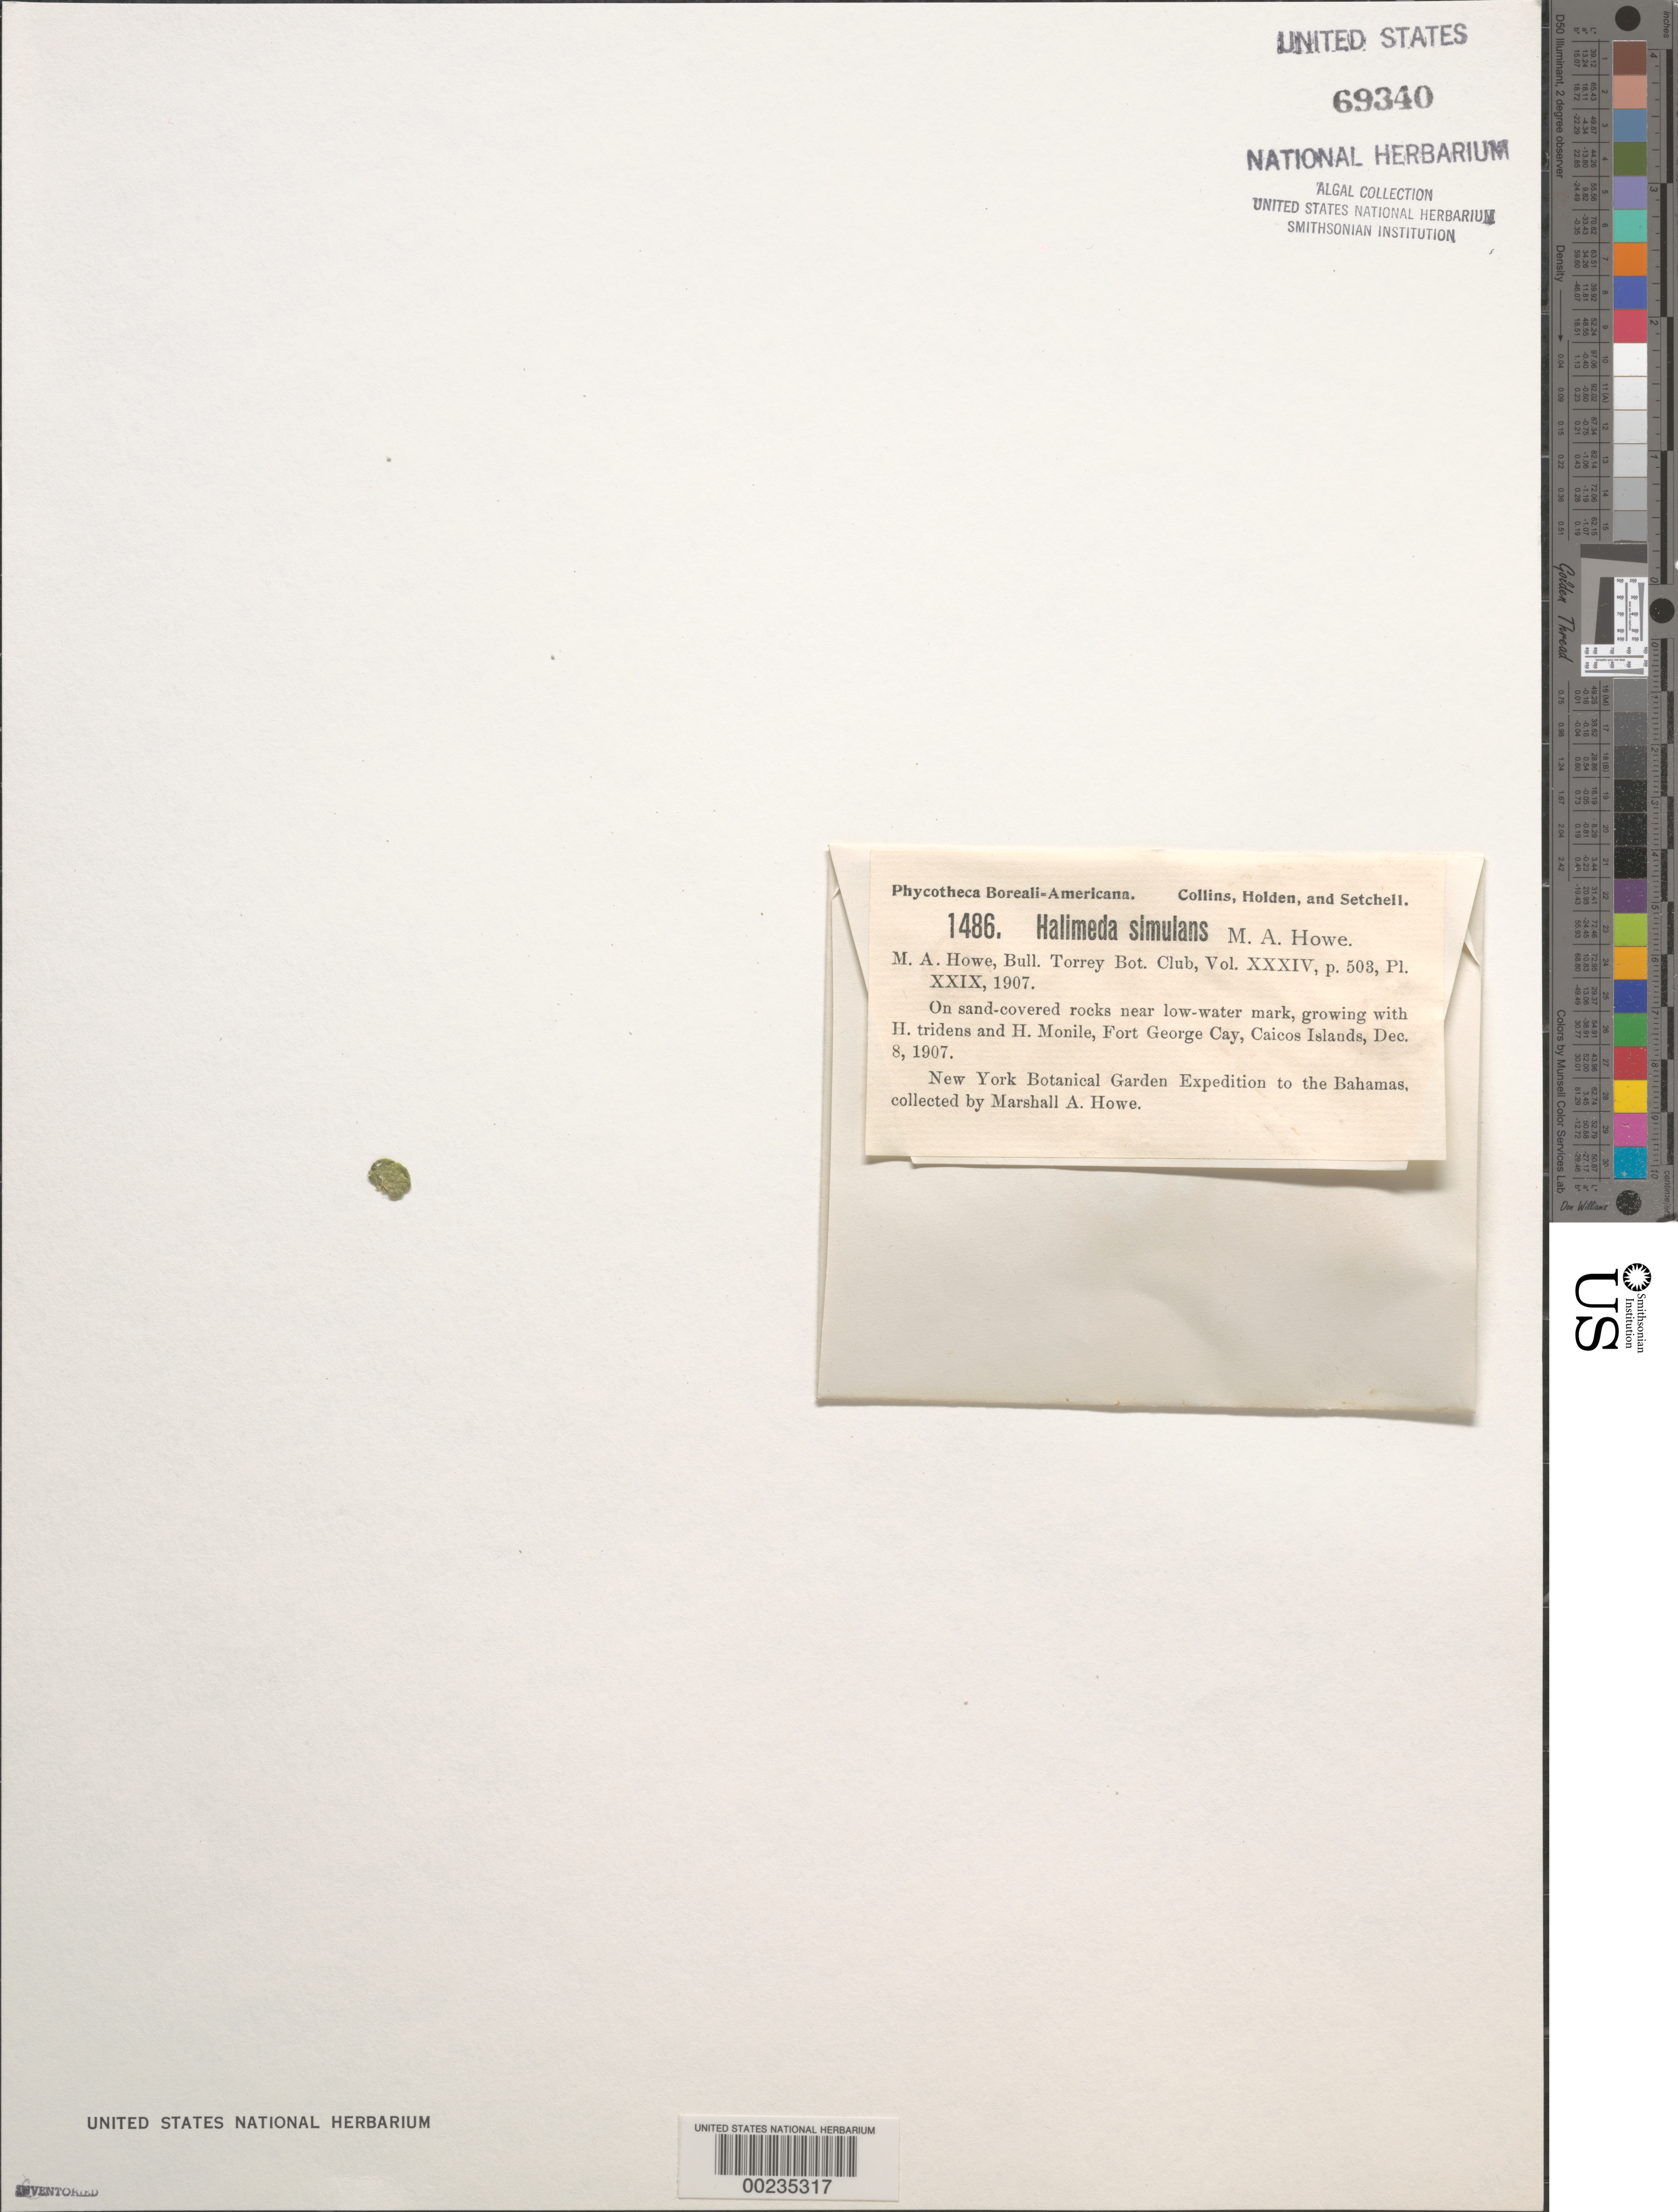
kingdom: Plantae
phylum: Chlorophyta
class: Ulvophyceae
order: Bryopsidales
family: Halimedaceae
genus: Halimeda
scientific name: Halimeda simulans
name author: M. Howe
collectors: M. A. Howe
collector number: PB-A 1486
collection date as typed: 08 Dec 1907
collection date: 1907-12-08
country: Turks and Caicos Islands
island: Fort George Cay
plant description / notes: Collins, Holden & Setchell, Phycotheca Boreali-Americana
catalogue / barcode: US 69340